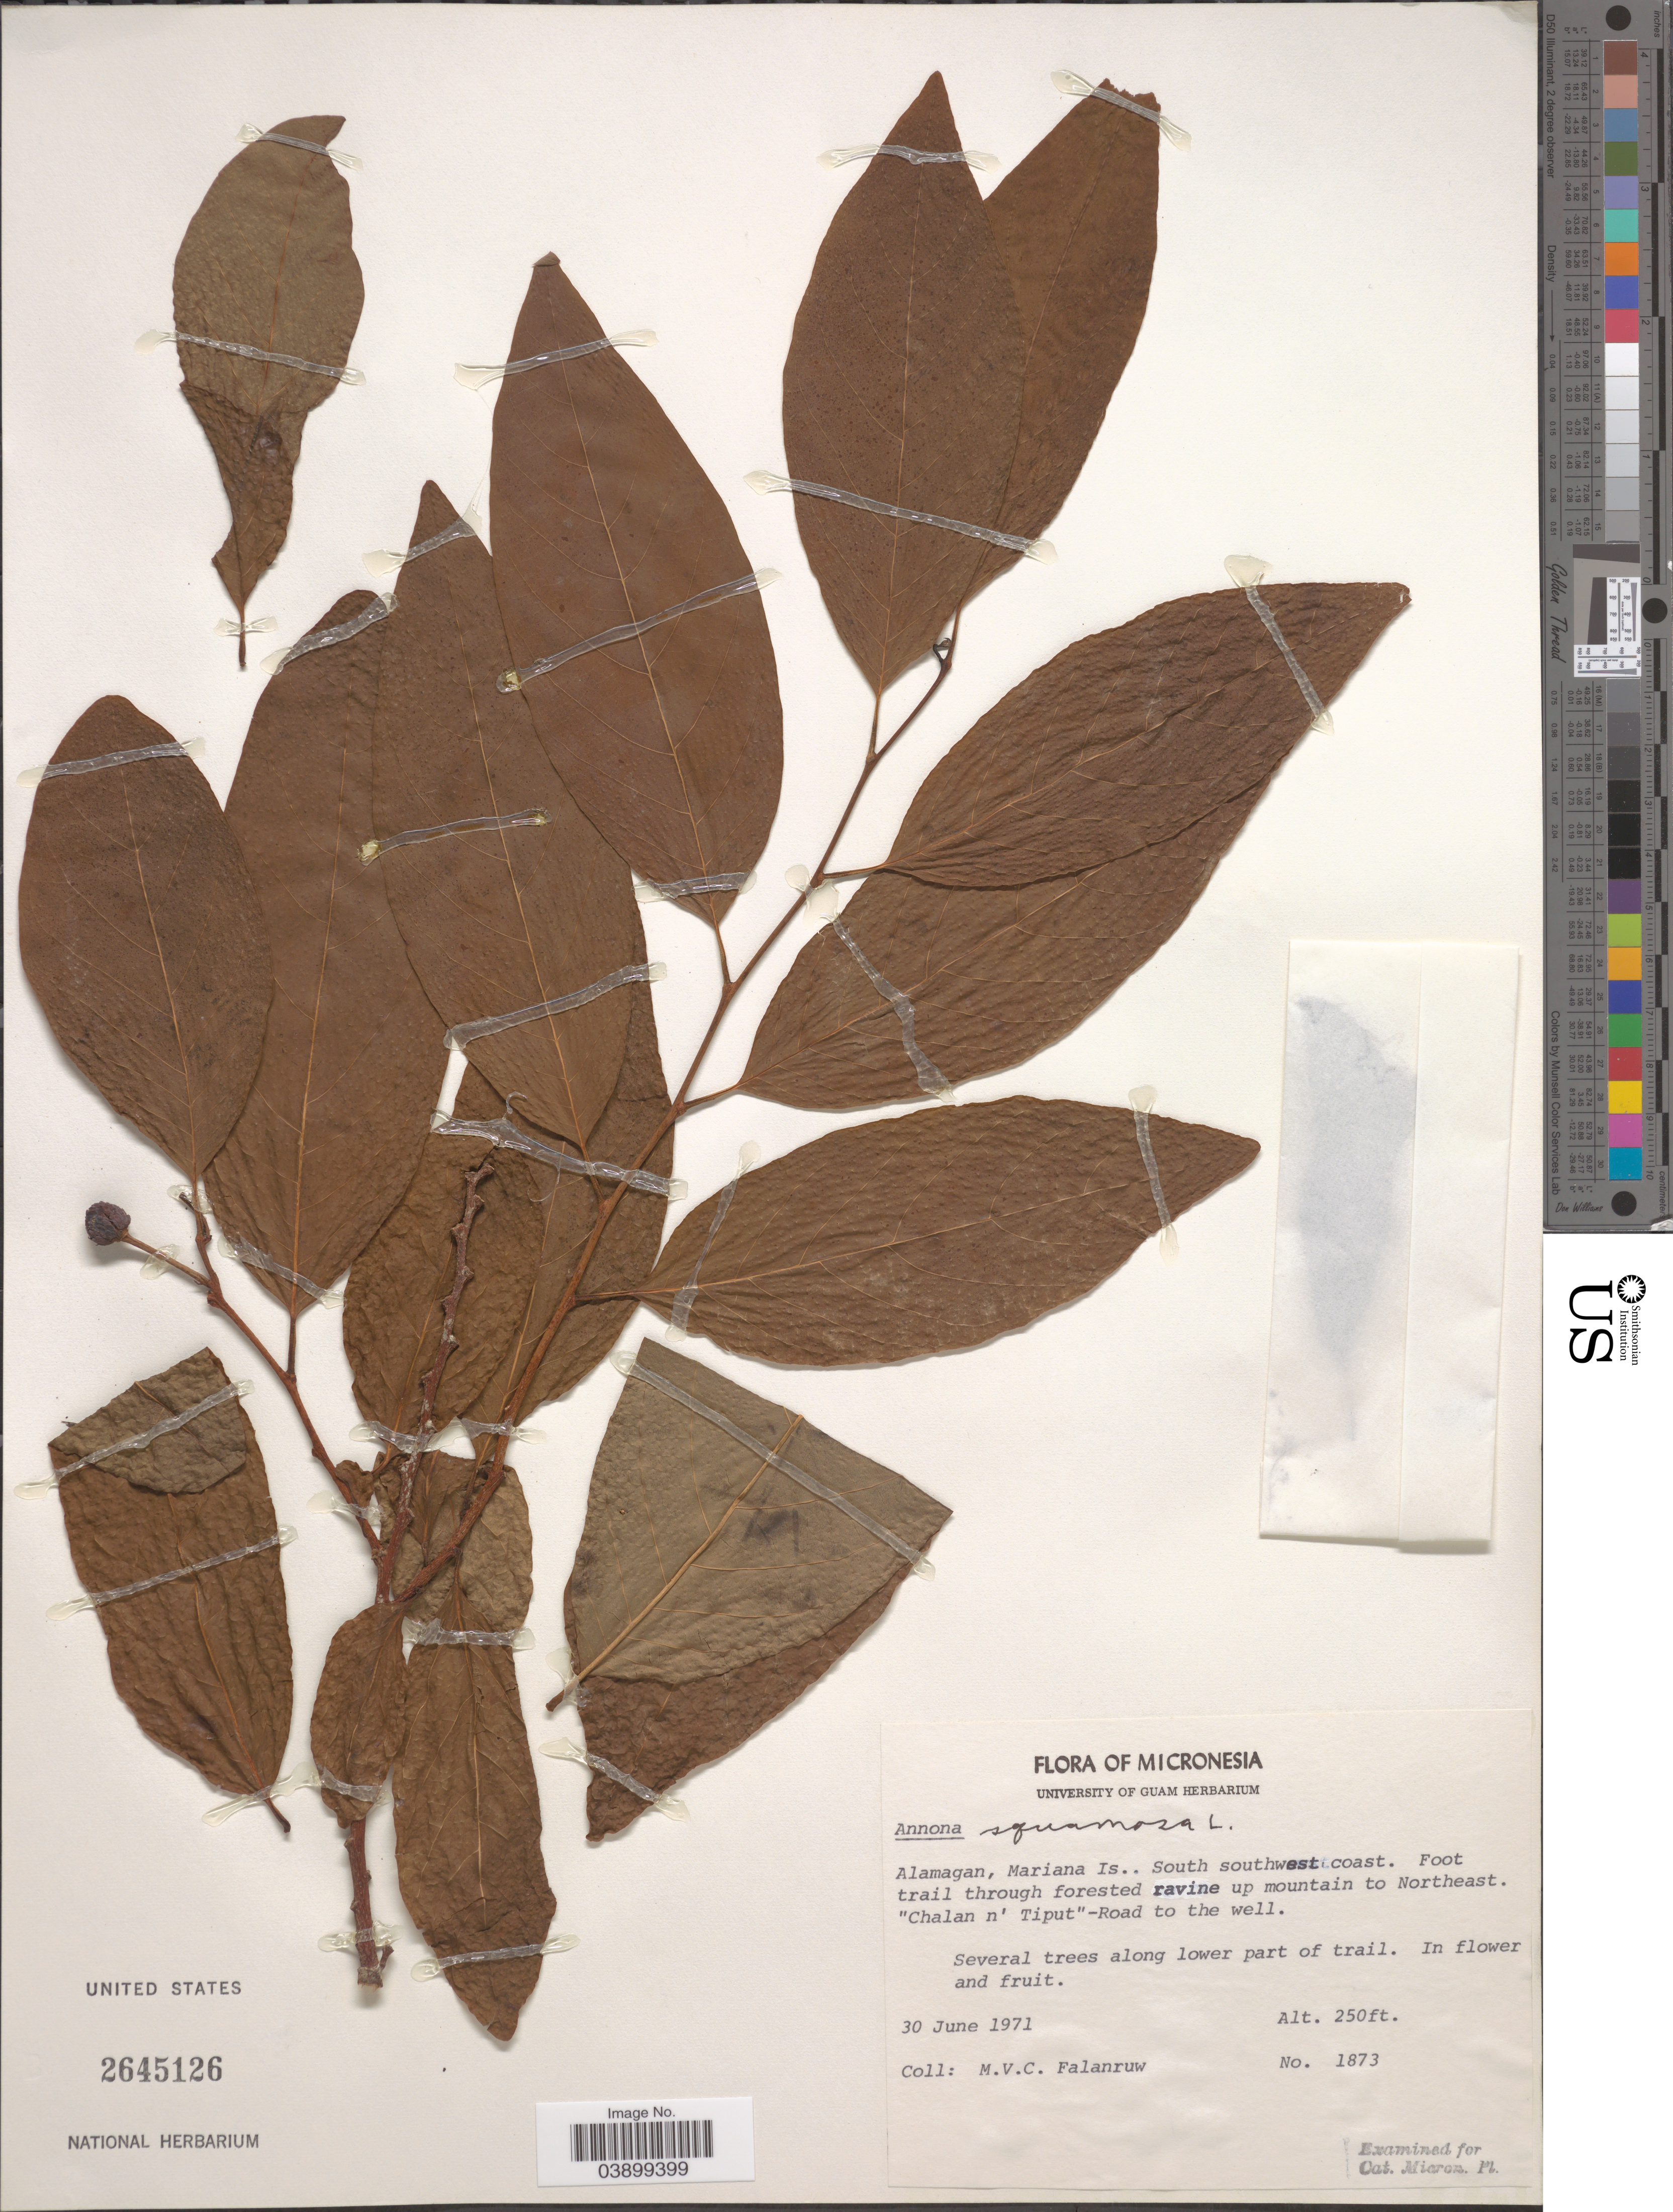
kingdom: Plantae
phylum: Tracheophyta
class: Magnoliopsida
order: Magnoliales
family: Annonaceae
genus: Annona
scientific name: Annona squamosa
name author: L.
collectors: M. V. Falanruw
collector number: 1873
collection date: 1971-06-30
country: Northern Mariana Islands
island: Alamagan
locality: Alamagan, South southwest coast. Foot trail through forested ravine up mountain to Northeast. "Chalan n' Tiput" - Road to the well. along lower part of trail.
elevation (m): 76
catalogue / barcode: US 2645126